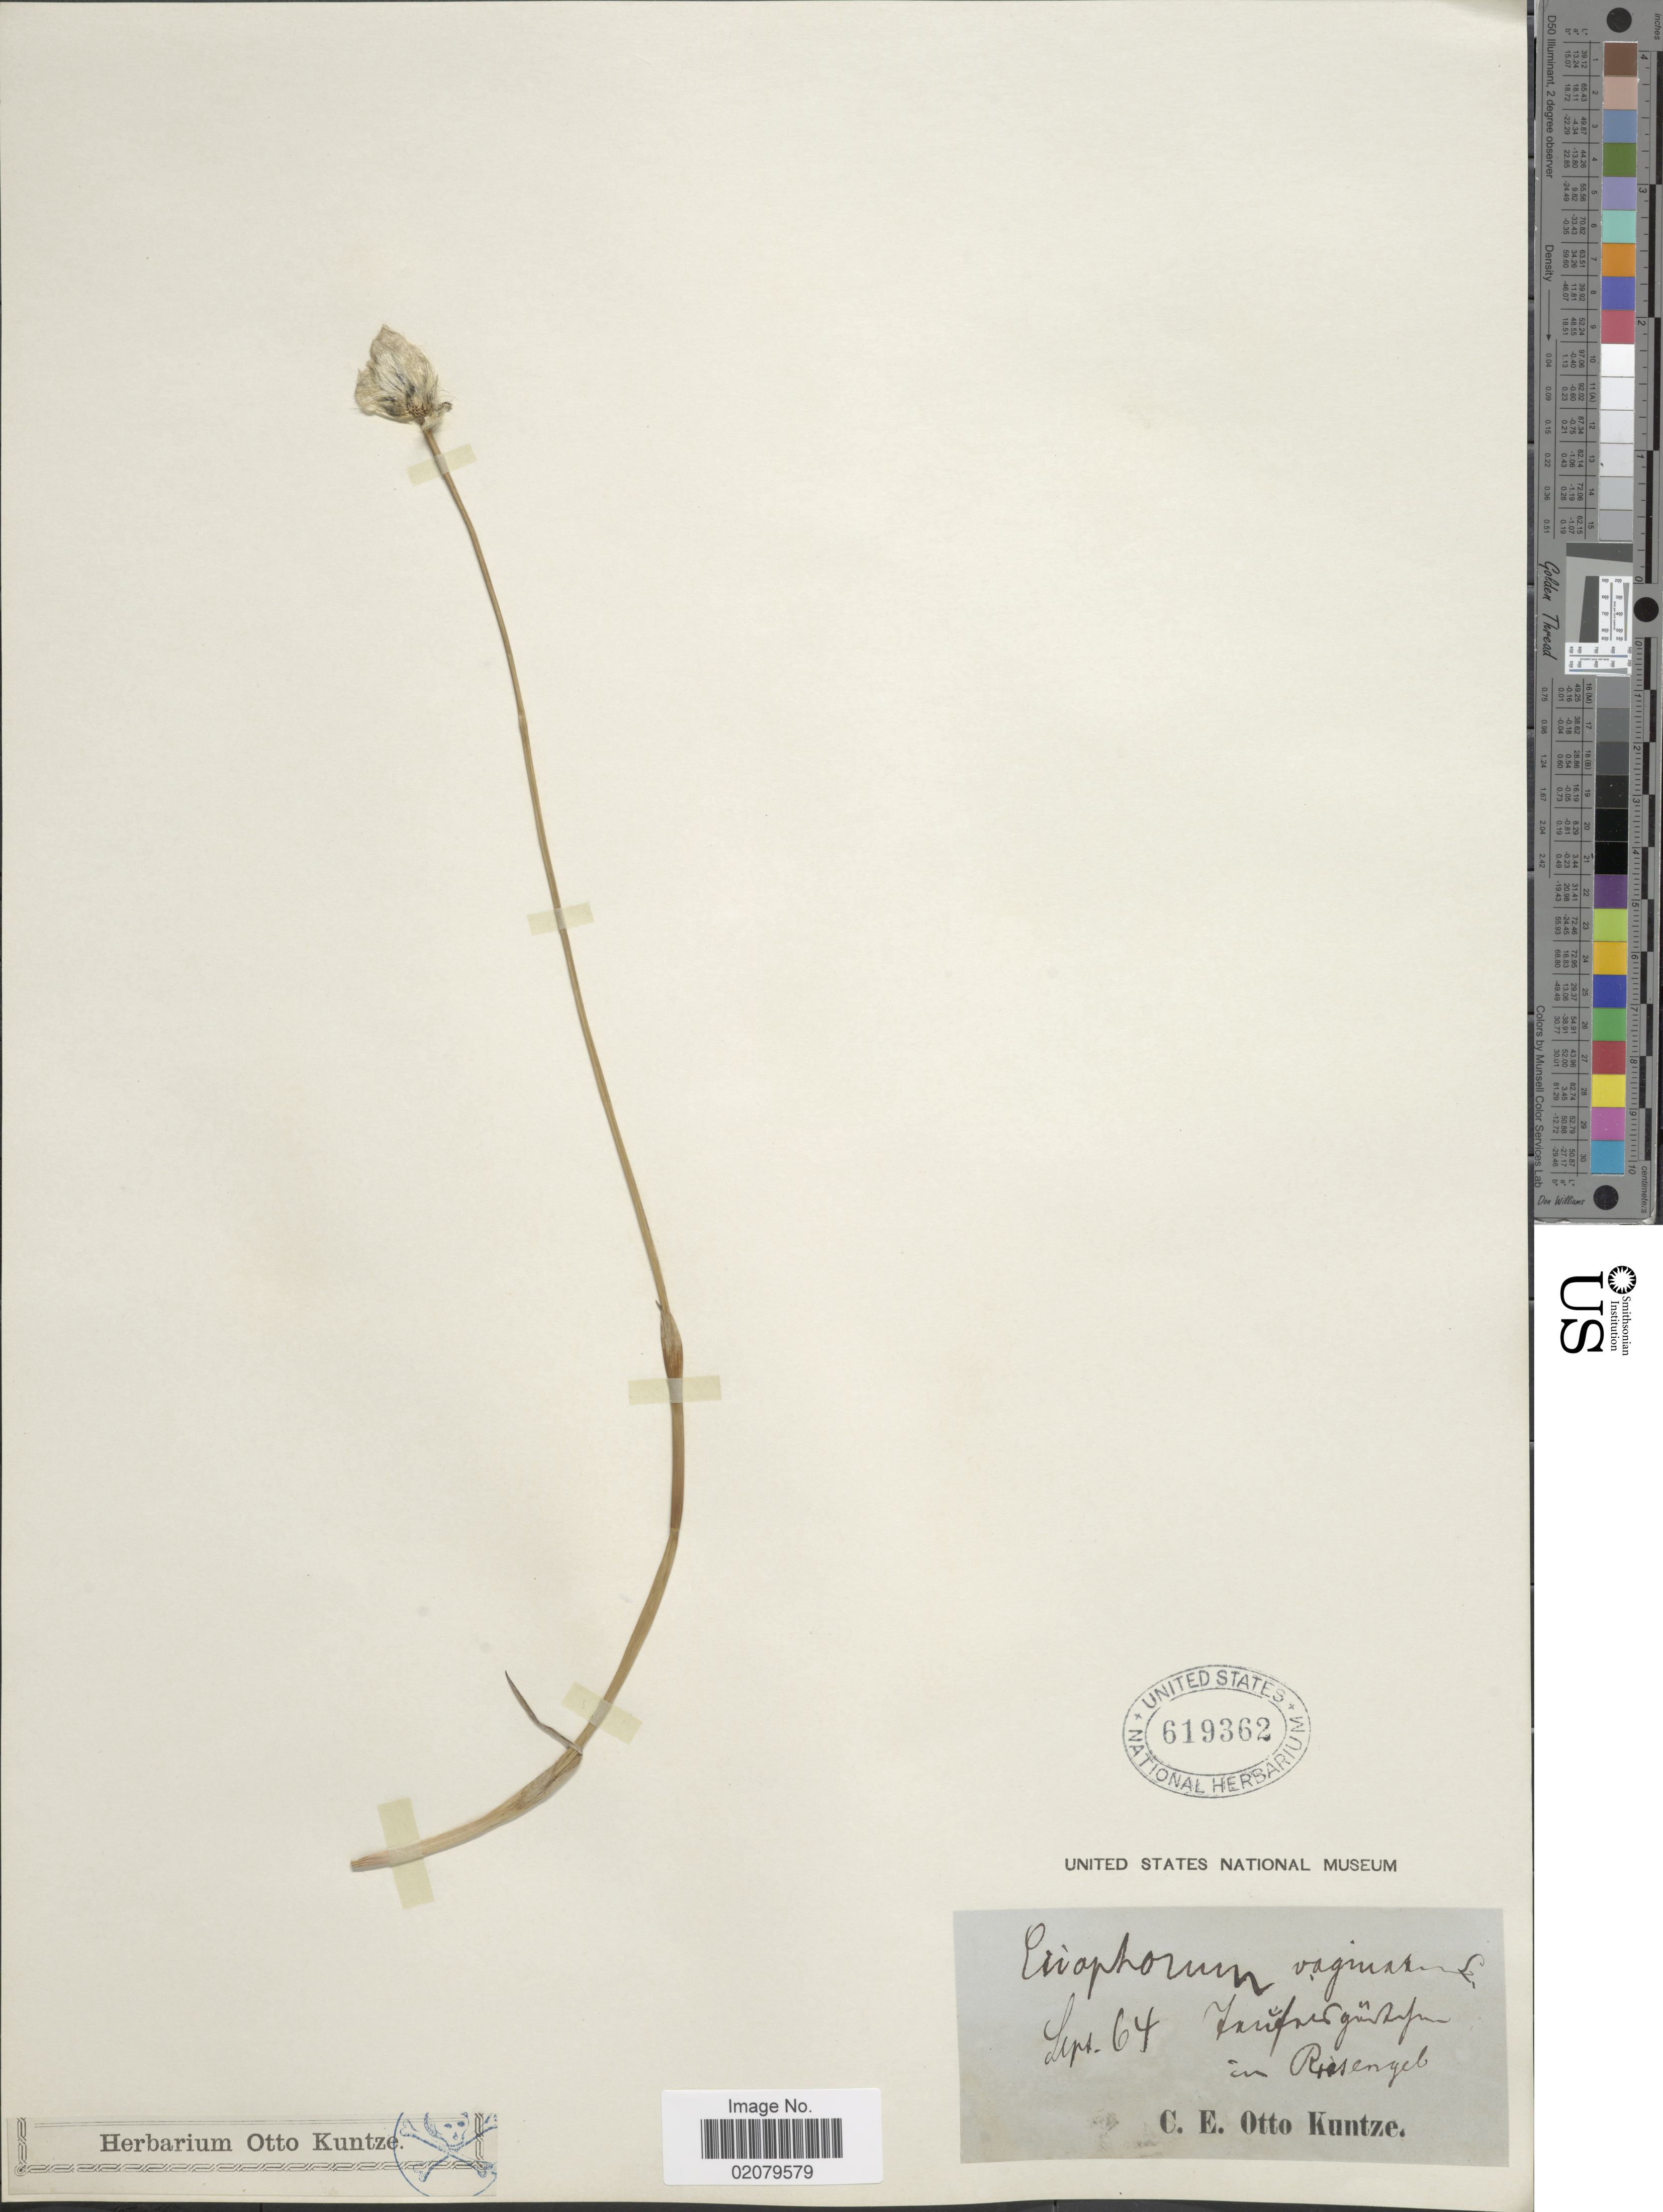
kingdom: Plantae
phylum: Tracheophyta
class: Liliopsida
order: Poales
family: Cyperaceae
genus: Eriophorum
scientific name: Eriophorum vaginatum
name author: L.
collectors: C.E.O. Kuntze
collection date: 1864-09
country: Germany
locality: in Riesengeb (Riesengebirge-Krkonošeor Giant Mts)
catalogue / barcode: US 619362